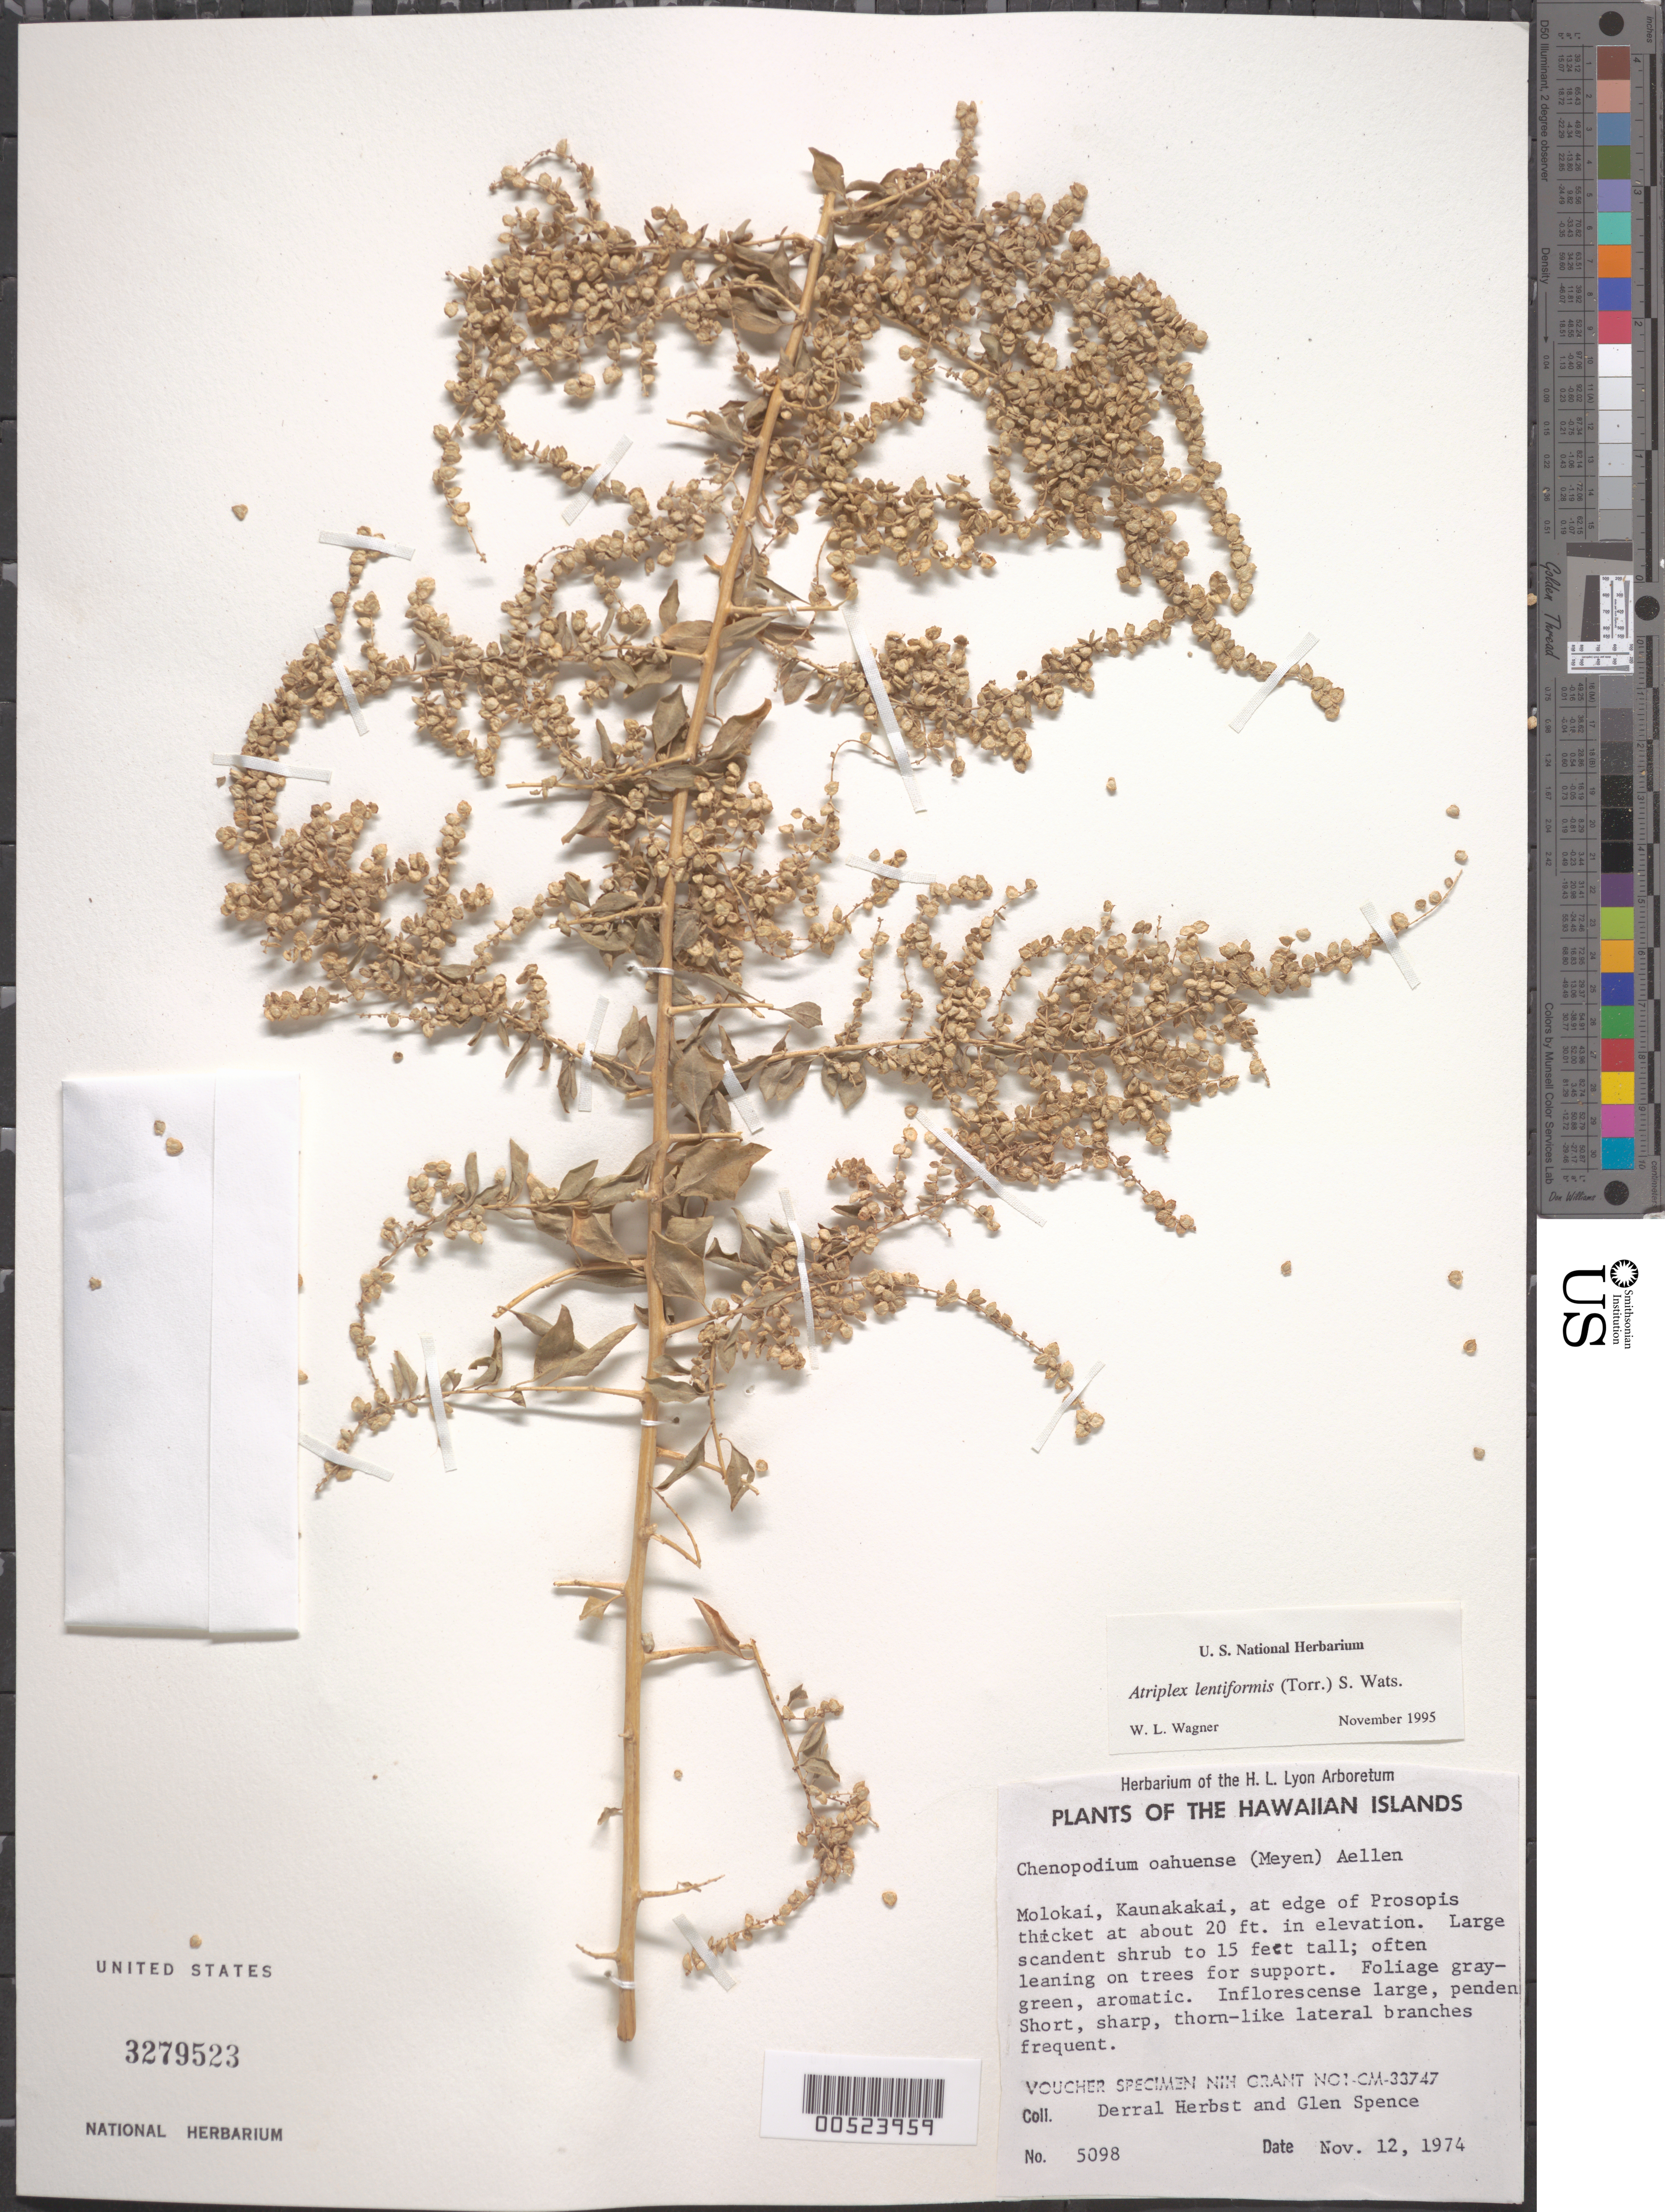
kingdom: Plantae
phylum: Tracheophyta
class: Magnoliopsida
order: Caryophyllales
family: Amaranthaceae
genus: Atriplex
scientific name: Atriplex lentiformis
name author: (Torr.) S. Watson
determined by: Wagner, W. L., (BOT), Smithsonian Institution - National Museum of Natural History (UNITED STATES)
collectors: D. R. Herbst & G. Spence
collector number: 5098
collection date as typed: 12 Nov 1974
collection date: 1974-11-12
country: United States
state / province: Hawaii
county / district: Maui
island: Moloka'i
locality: Kaunakakai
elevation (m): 6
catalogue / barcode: US 3279523